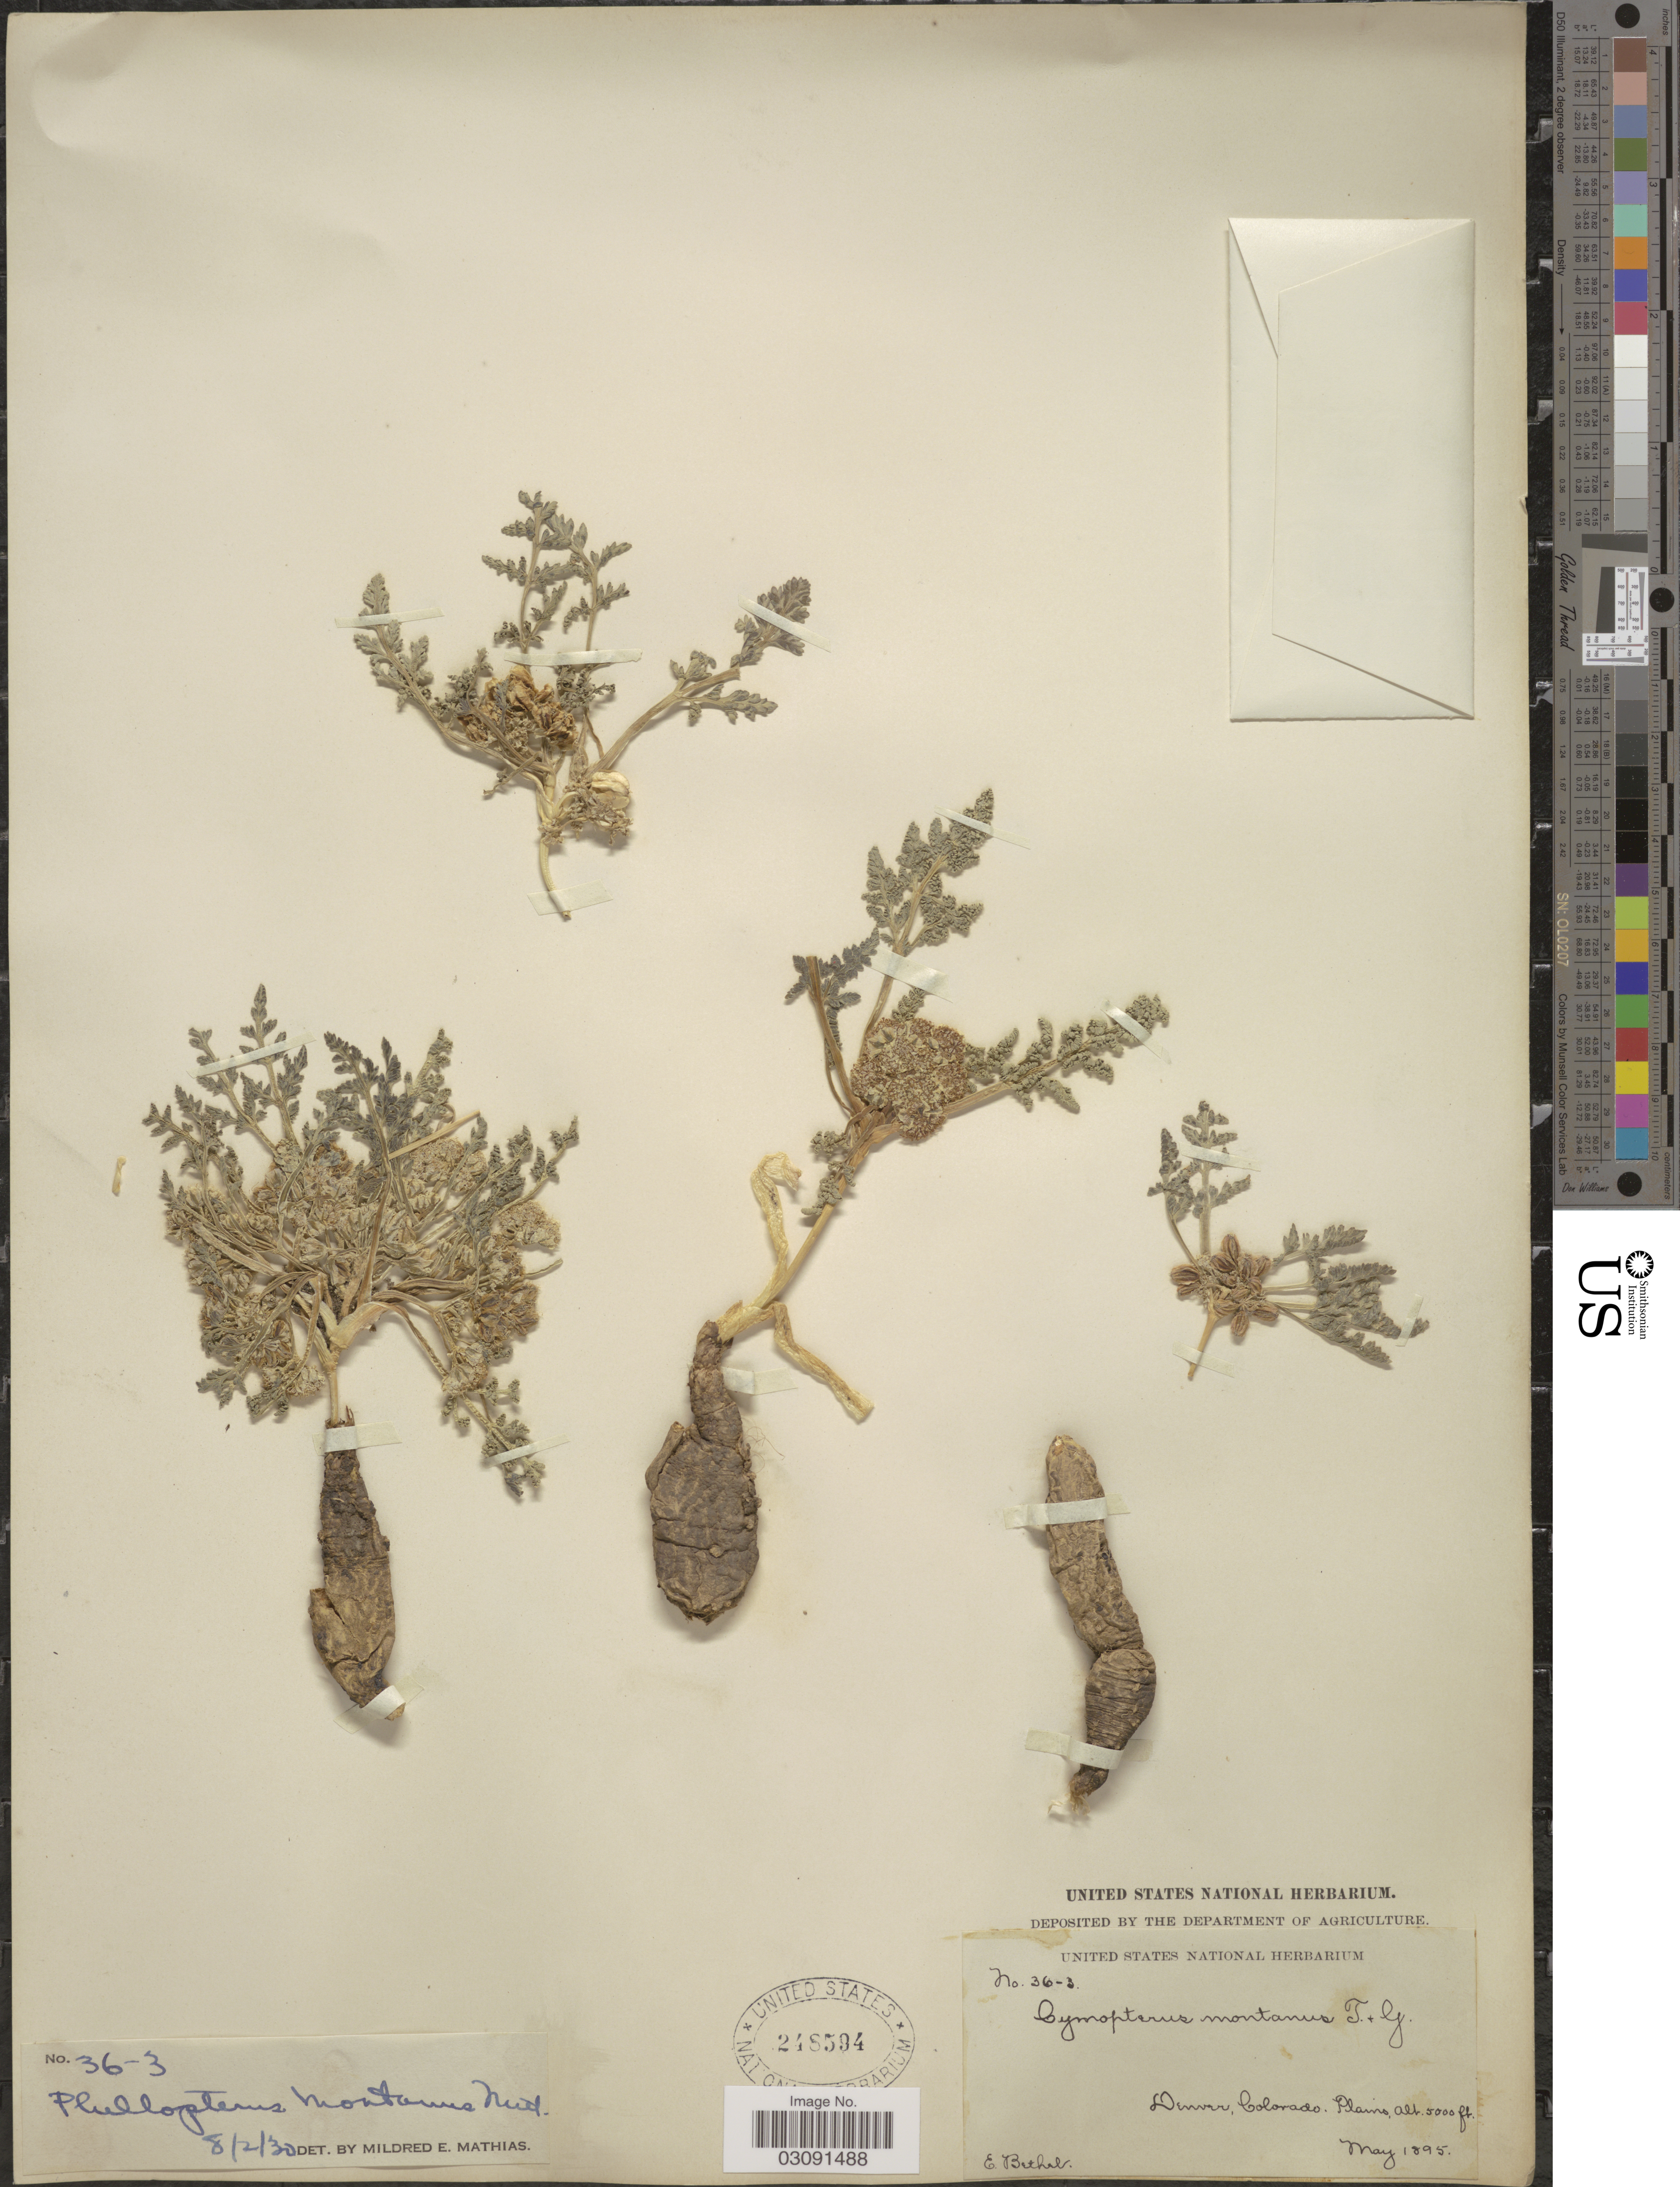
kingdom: Plantae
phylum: Tracheophyta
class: Magnoliopsida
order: Apiales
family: Apiaceae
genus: Cymopterus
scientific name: Cymopterus montanus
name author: Torr. & A. Gray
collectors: E. Bethel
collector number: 36-3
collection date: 1895-05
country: United States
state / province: Colorado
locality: Denver, Plains.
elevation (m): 1524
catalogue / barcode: US 248594